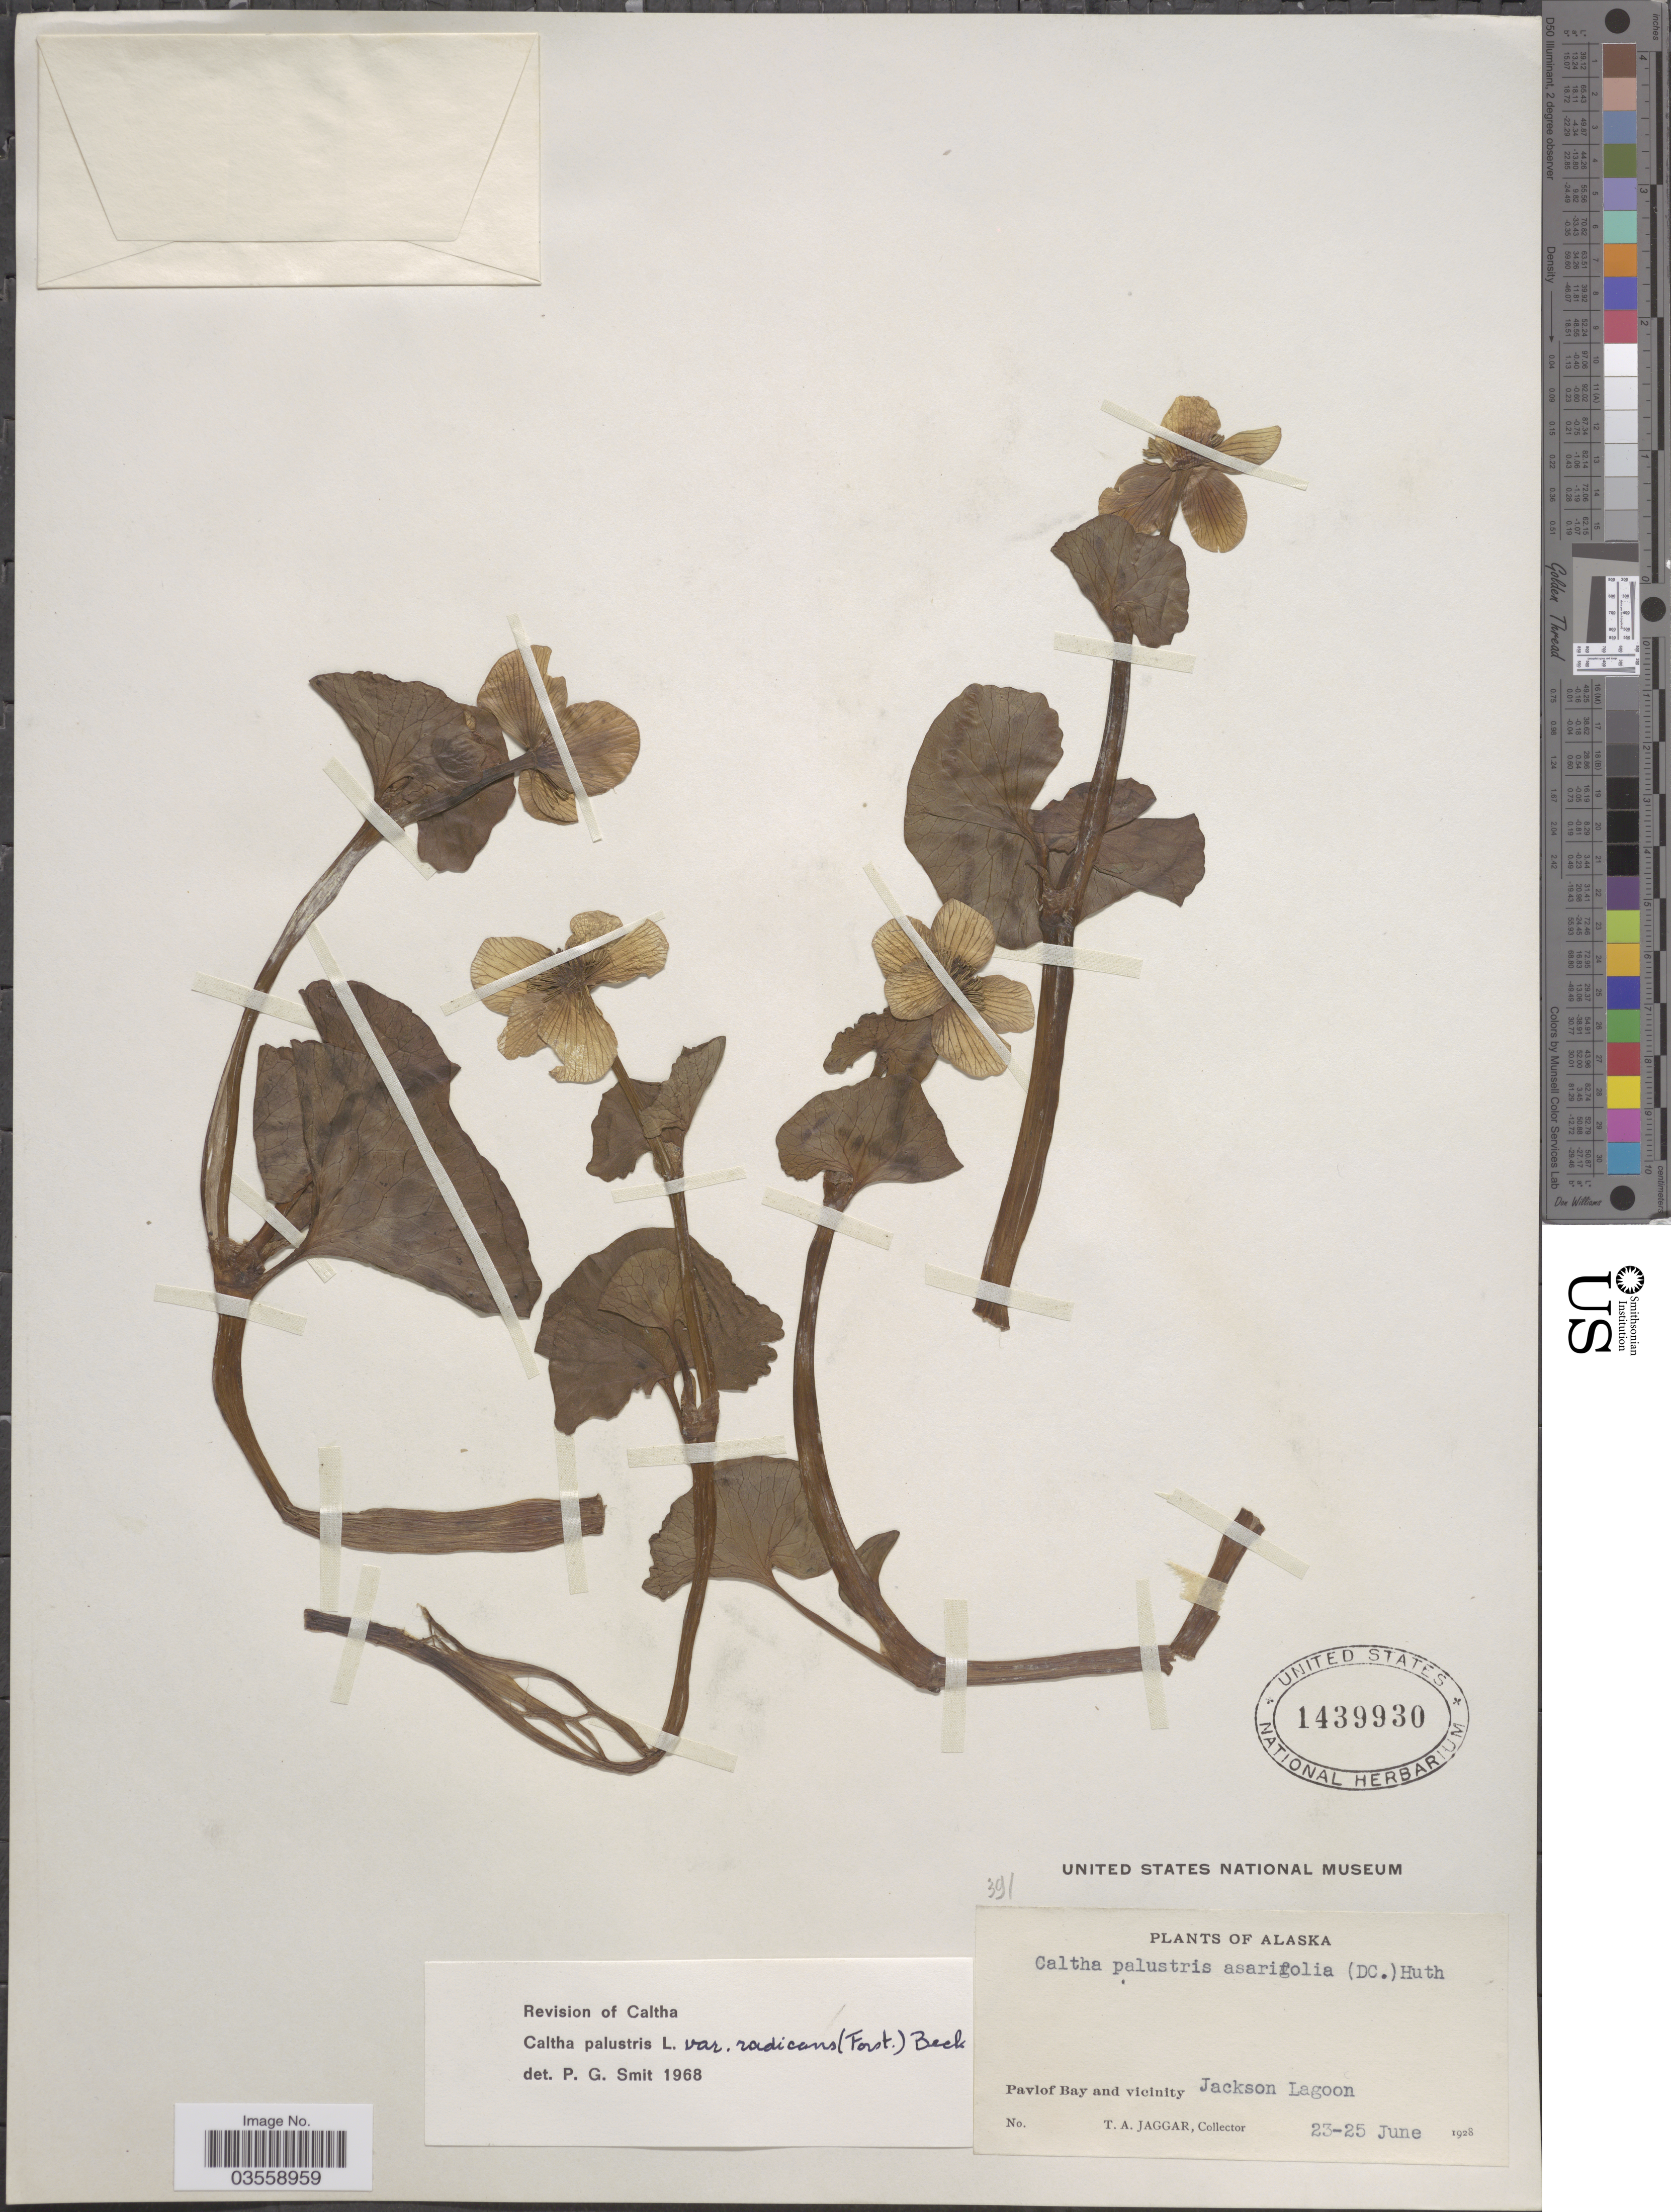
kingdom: Plantae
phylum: Tracheophyta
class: Magnoliopsida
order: Ranunculales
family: Ranunculaceae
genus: Caltha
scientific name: Caltha palustris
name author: L.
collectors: T. Jaggar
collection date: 1928-06-23/1928-06-25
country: United States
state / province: Alaska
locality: Pavlof Bay and vicinity. Jackson Lagoon.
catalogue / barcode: US 1439930